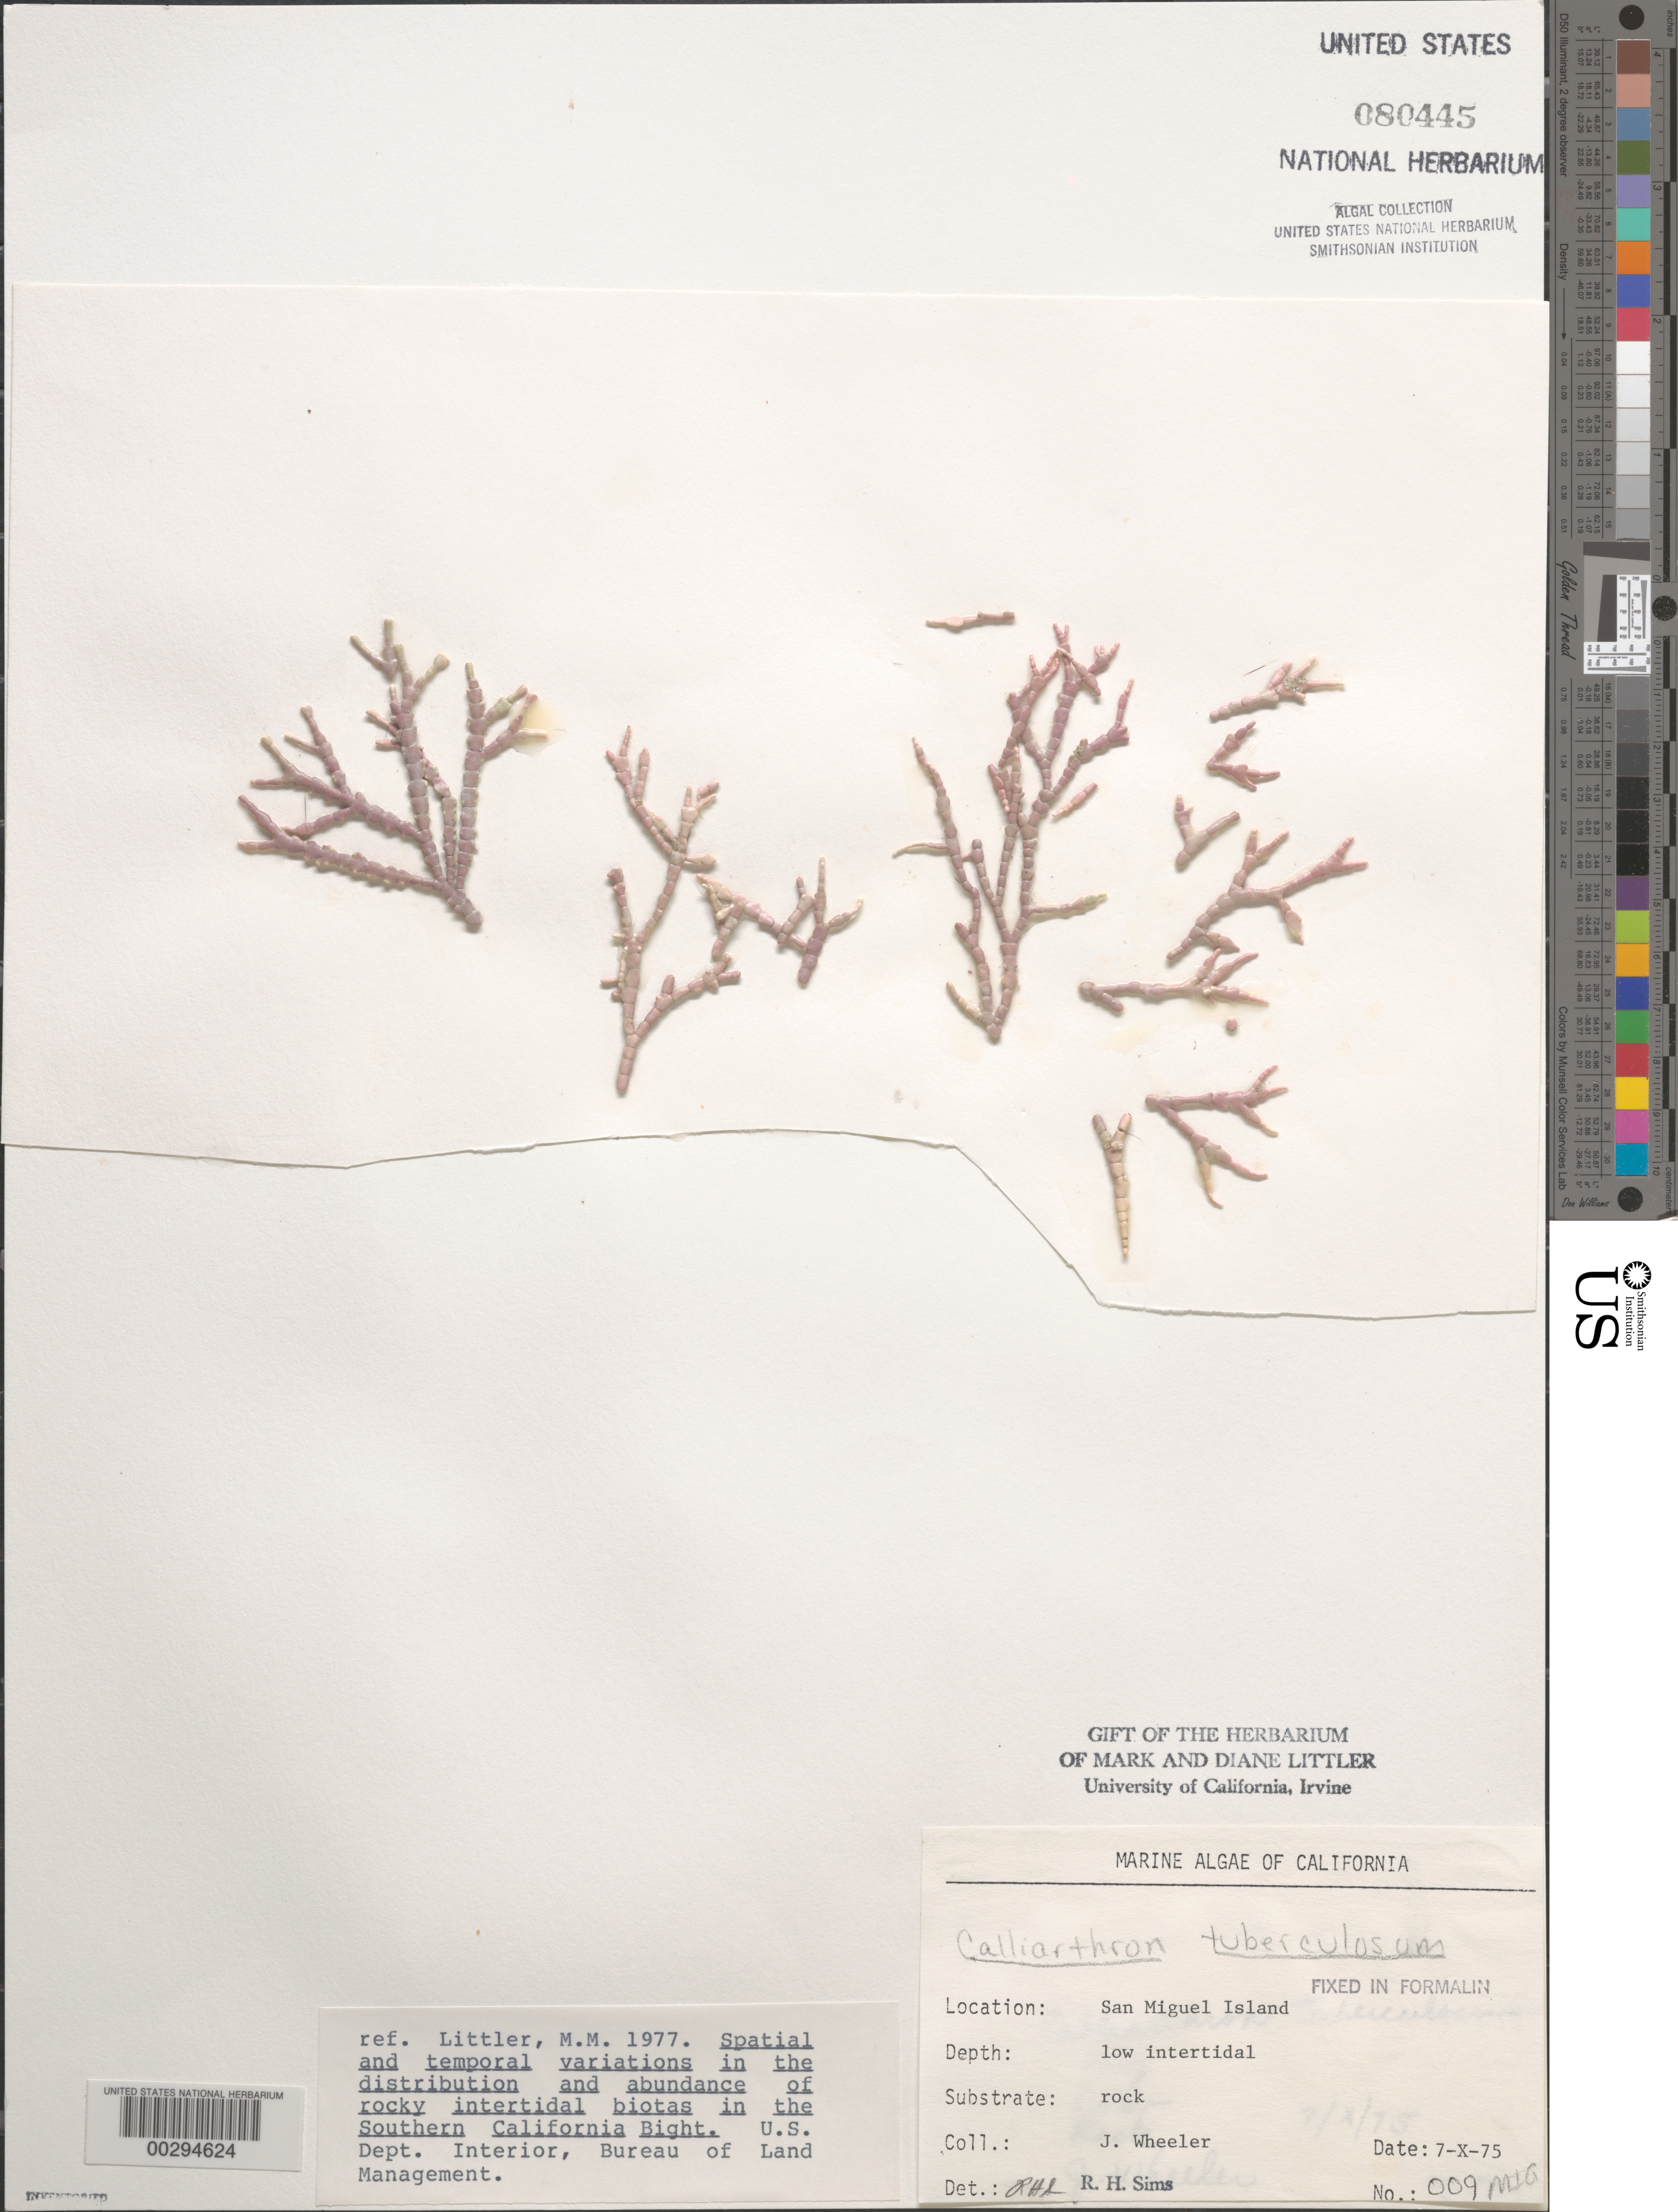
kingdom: Plantae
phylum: Rhodophyta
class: Florideophyceae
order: Corallinales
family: Corallinaceae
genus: Calliarthron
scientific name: Calliarthron tuberculosum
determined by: Sims, Robert H.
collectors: J. L. Wheeler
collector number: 009-mig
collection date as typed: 07 Oct 1975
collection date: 1975-10-07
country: United States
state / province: California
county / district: Santa Barbara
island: San Miguel Island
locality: Cuyler Harbor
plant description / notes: BLM-SOCALBIGHT Rocky Intertidal Survey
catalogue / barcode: US 80445